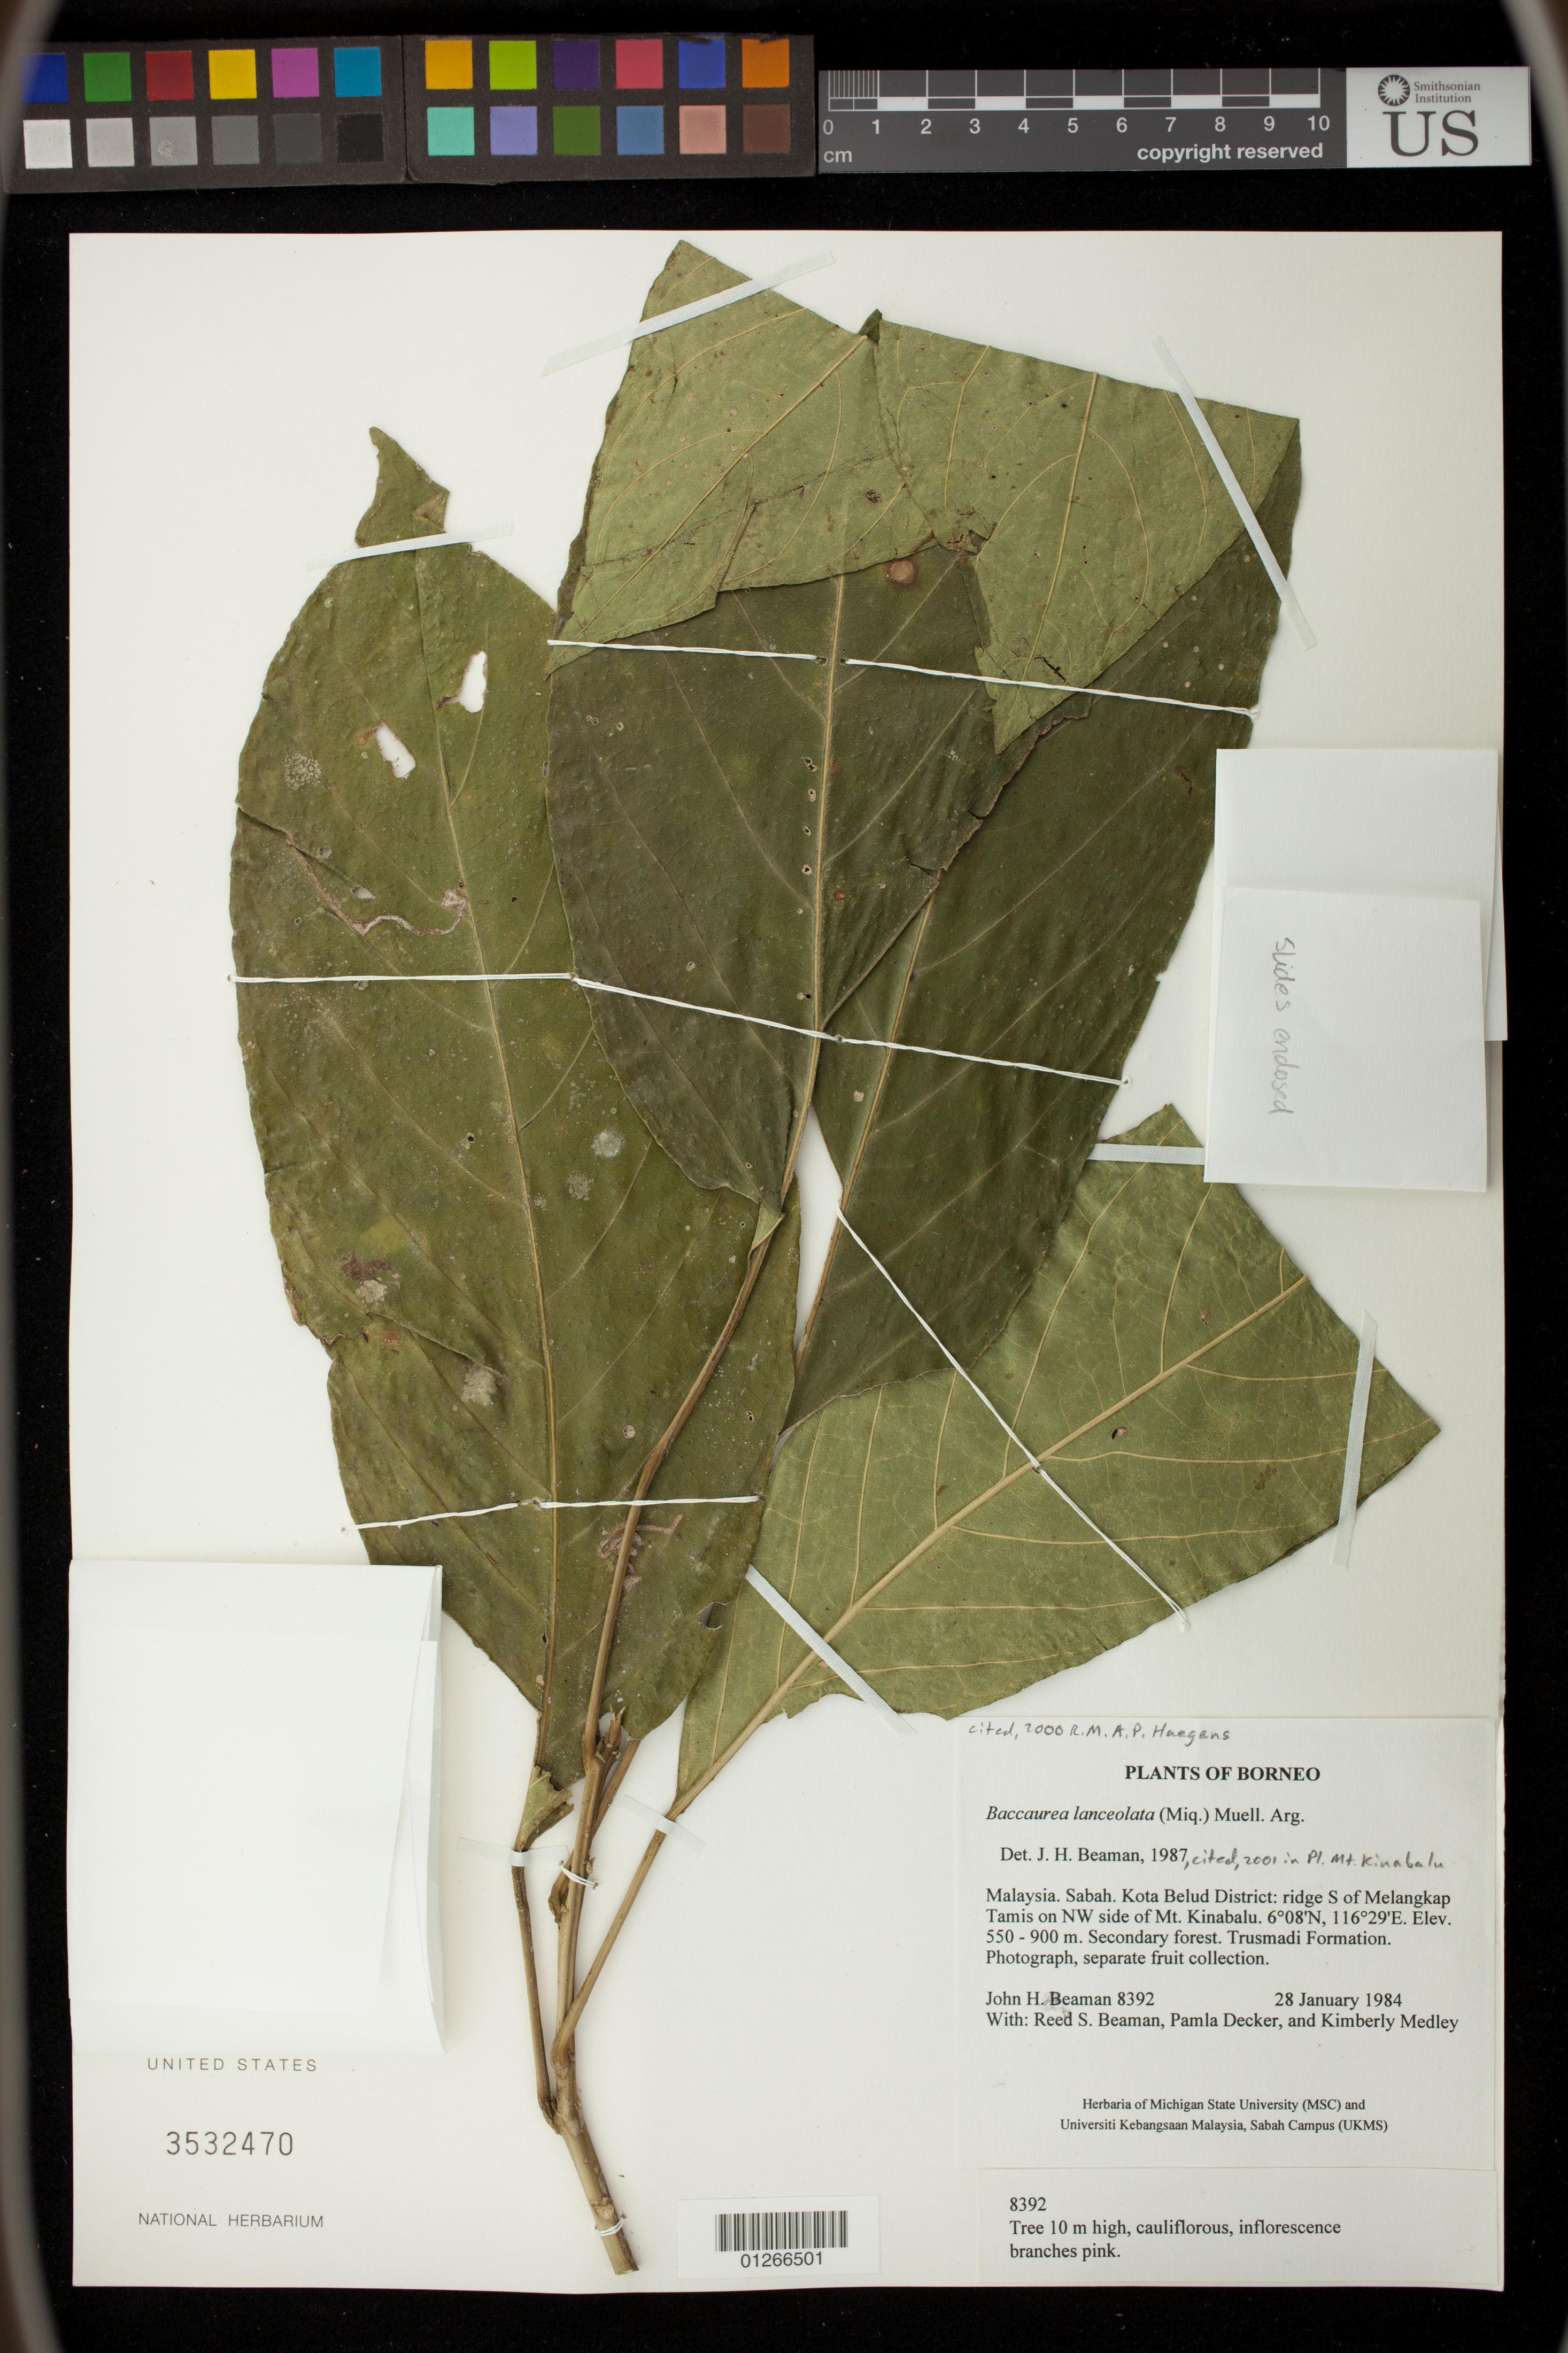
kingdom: Plantae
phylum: Tracheophyta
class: Magnoliopsida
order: Malpighiales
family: Phyllanthaceae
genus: Baccaurea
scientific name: Baccaurea lanceolata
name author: (Miq.) Müll. Arg.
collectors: J. H. Beaman, R. S. Beaman, P. Decker & K. Medley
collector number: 8392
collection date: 1984-01-28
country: Malaysia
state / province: Sabah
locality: Borneo. Kota Belud District: ridge S of Melangkap Tamis on NW side of Mt. Kinabalu.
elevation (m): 550